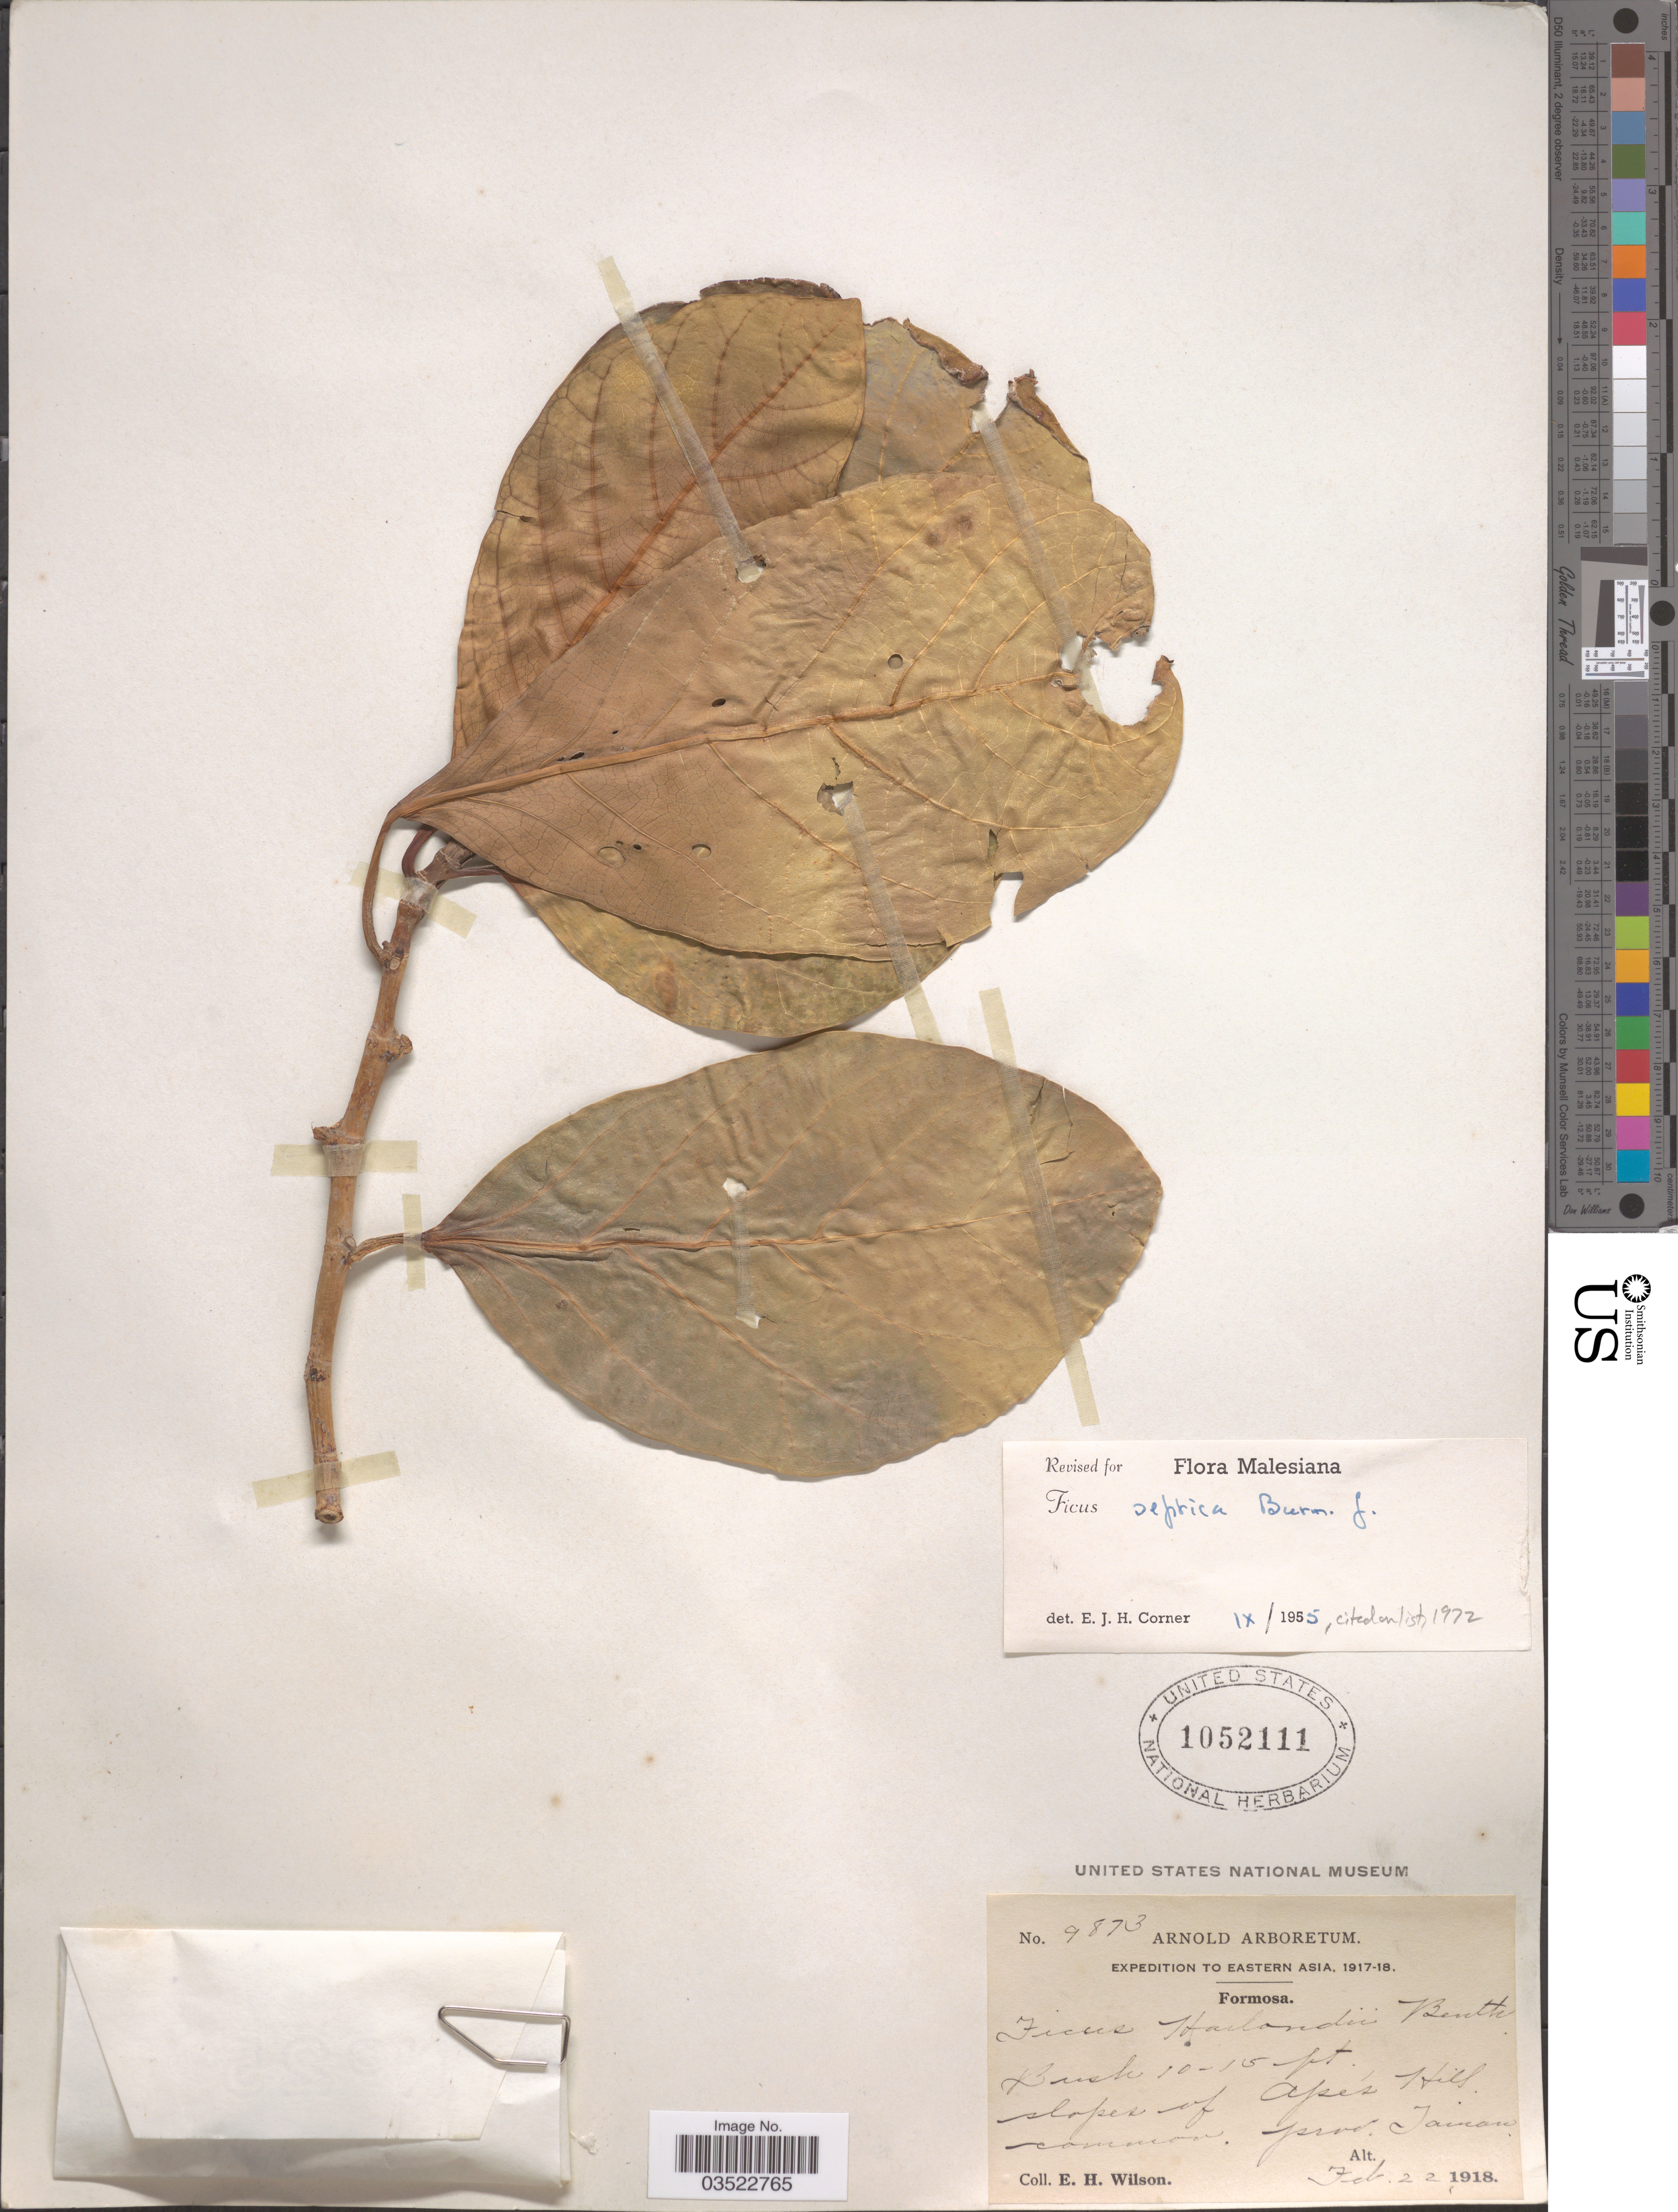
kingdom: Plantae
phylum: Tracheophyta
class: Magnoliopsida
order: Rosales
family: Moraceae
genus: Ficus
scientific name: Ficus septica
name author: Burm. f.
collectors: E. Wilson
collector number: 9873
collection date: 1918-02-22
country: Taiwan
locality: Expedition to Eastern Asia, 1917-18. Formosa. Slopes of Apes Hill, common. Prov. Tainan.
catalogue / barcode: US 1052111